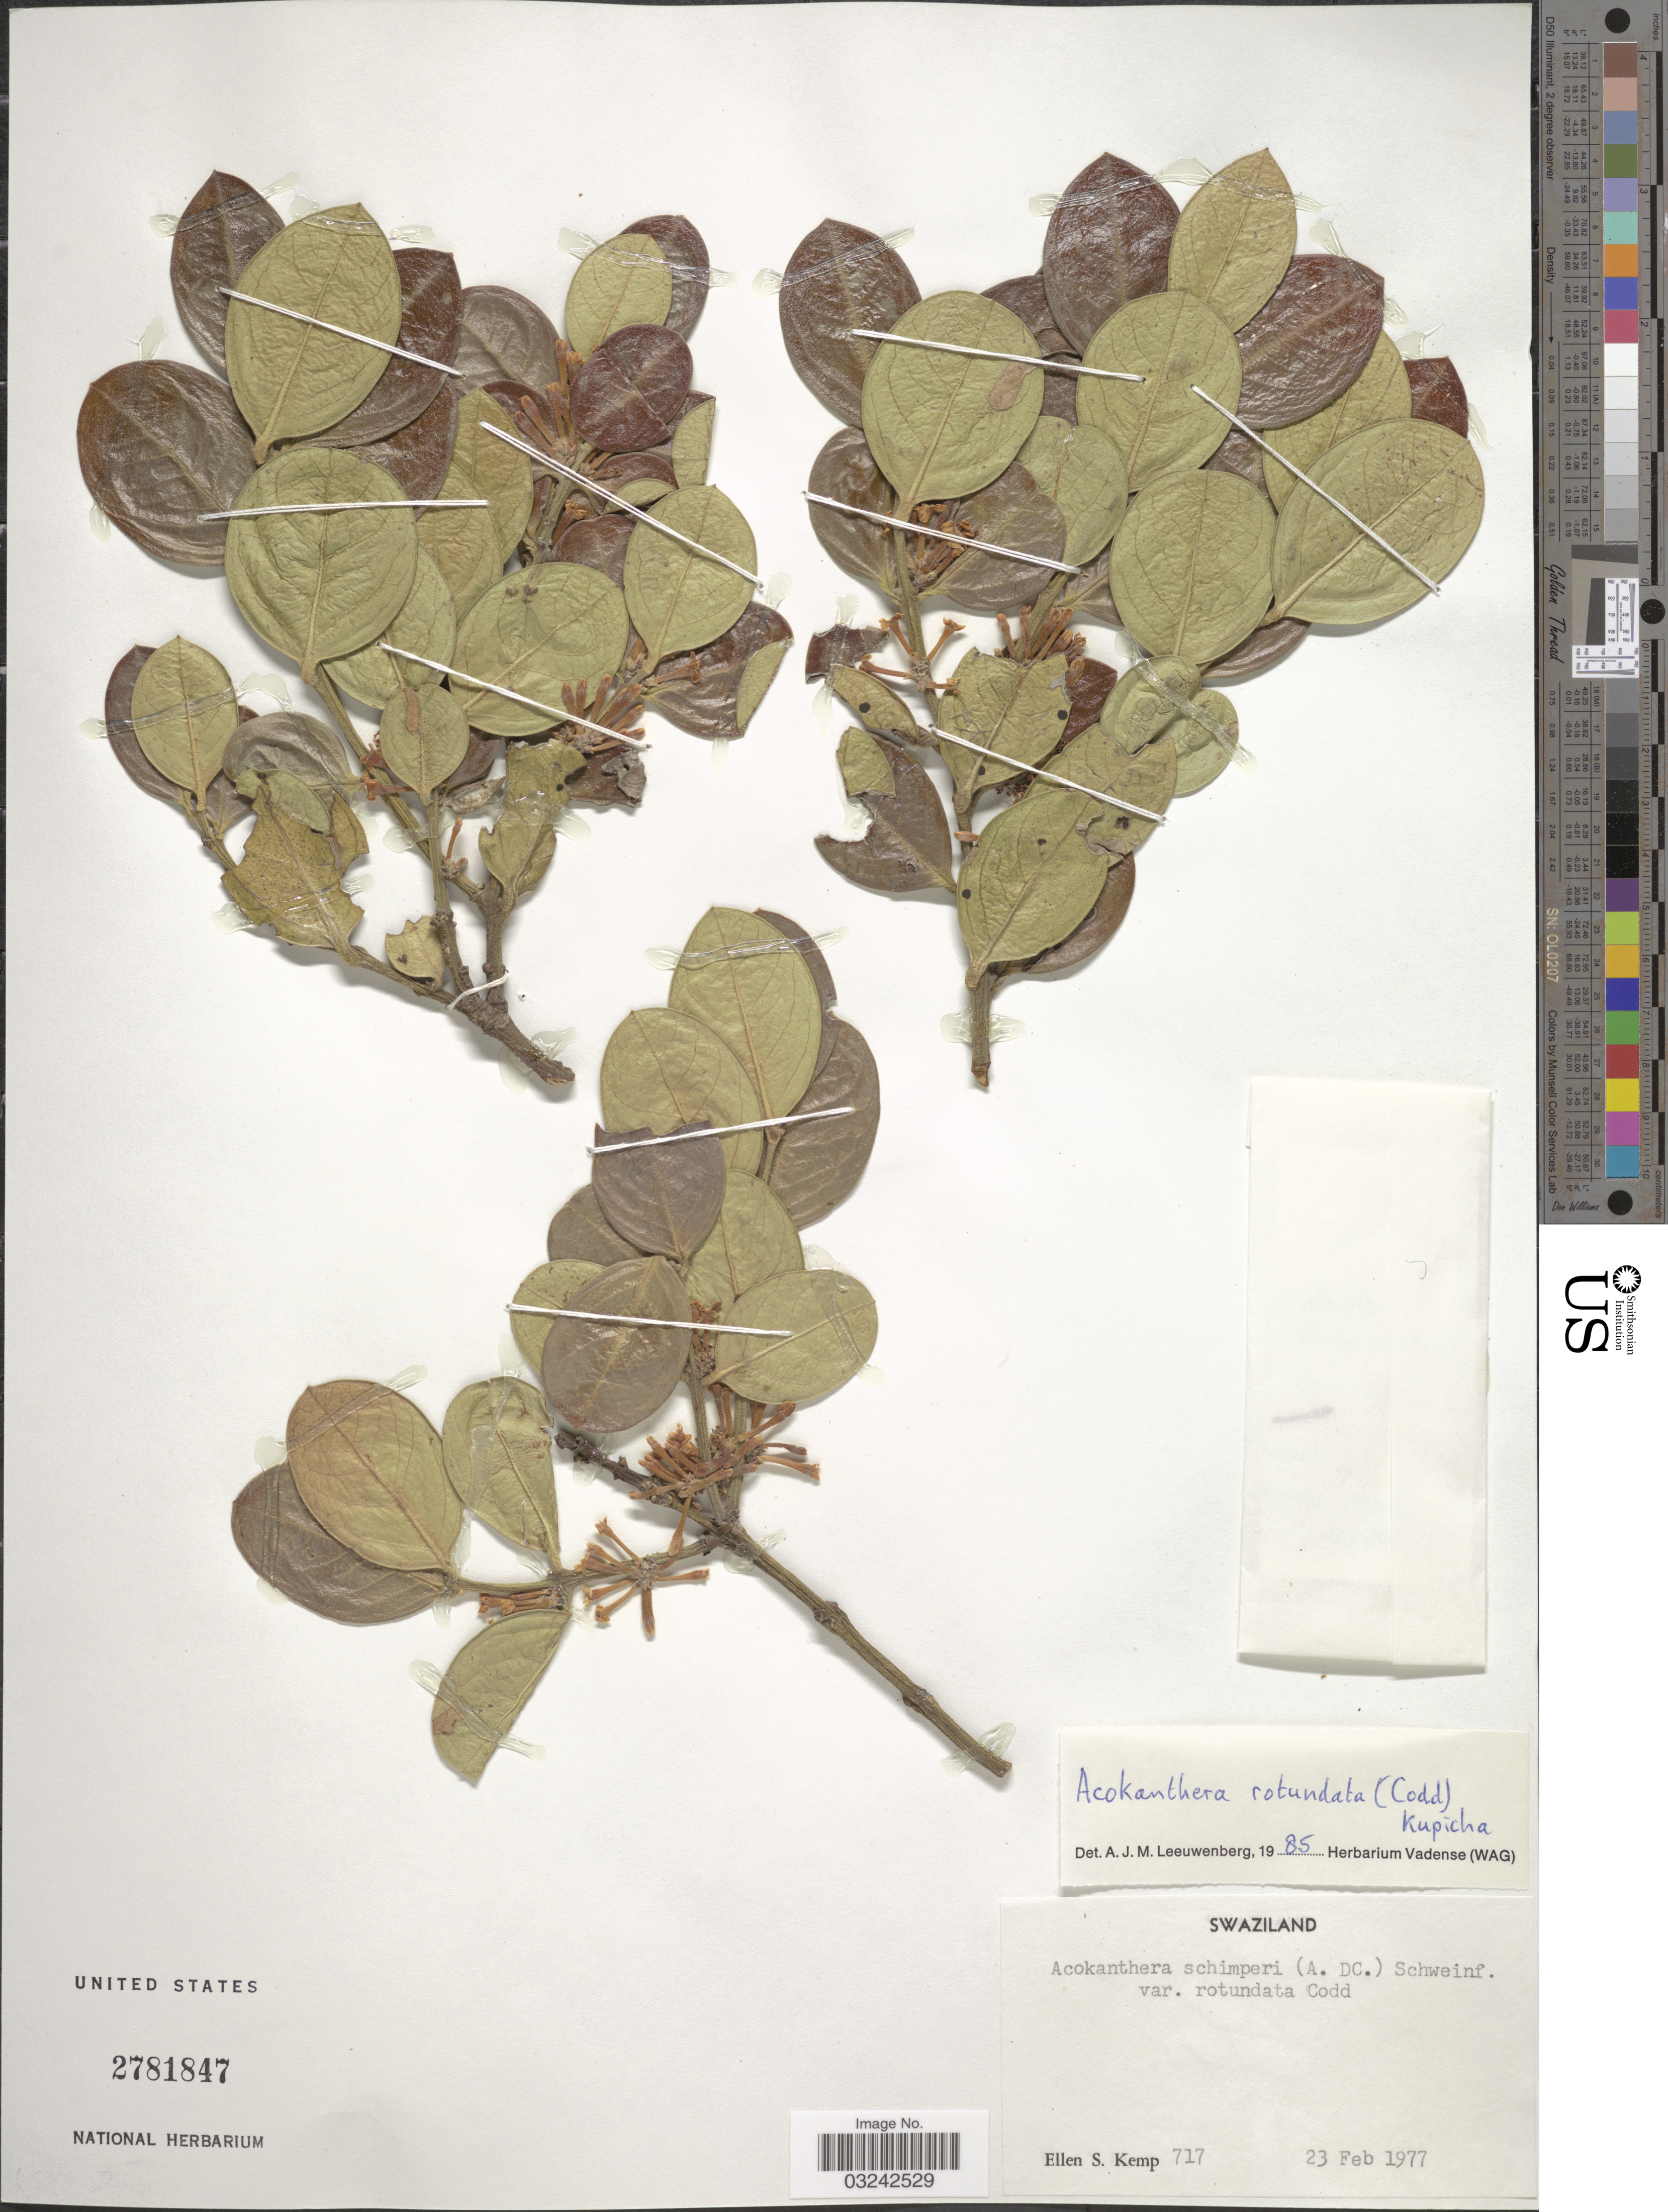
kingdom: Plantae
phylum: Tracheophyta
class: Magnoliopsida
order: Gentianales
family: Apocynaceae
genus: Acokanthera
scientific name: Acokanthera rotundata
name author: (Codd) Kupicha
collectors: E. S. Kemp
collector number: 717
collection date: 1977-02-23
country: Eswatini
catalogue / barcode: US 2781847